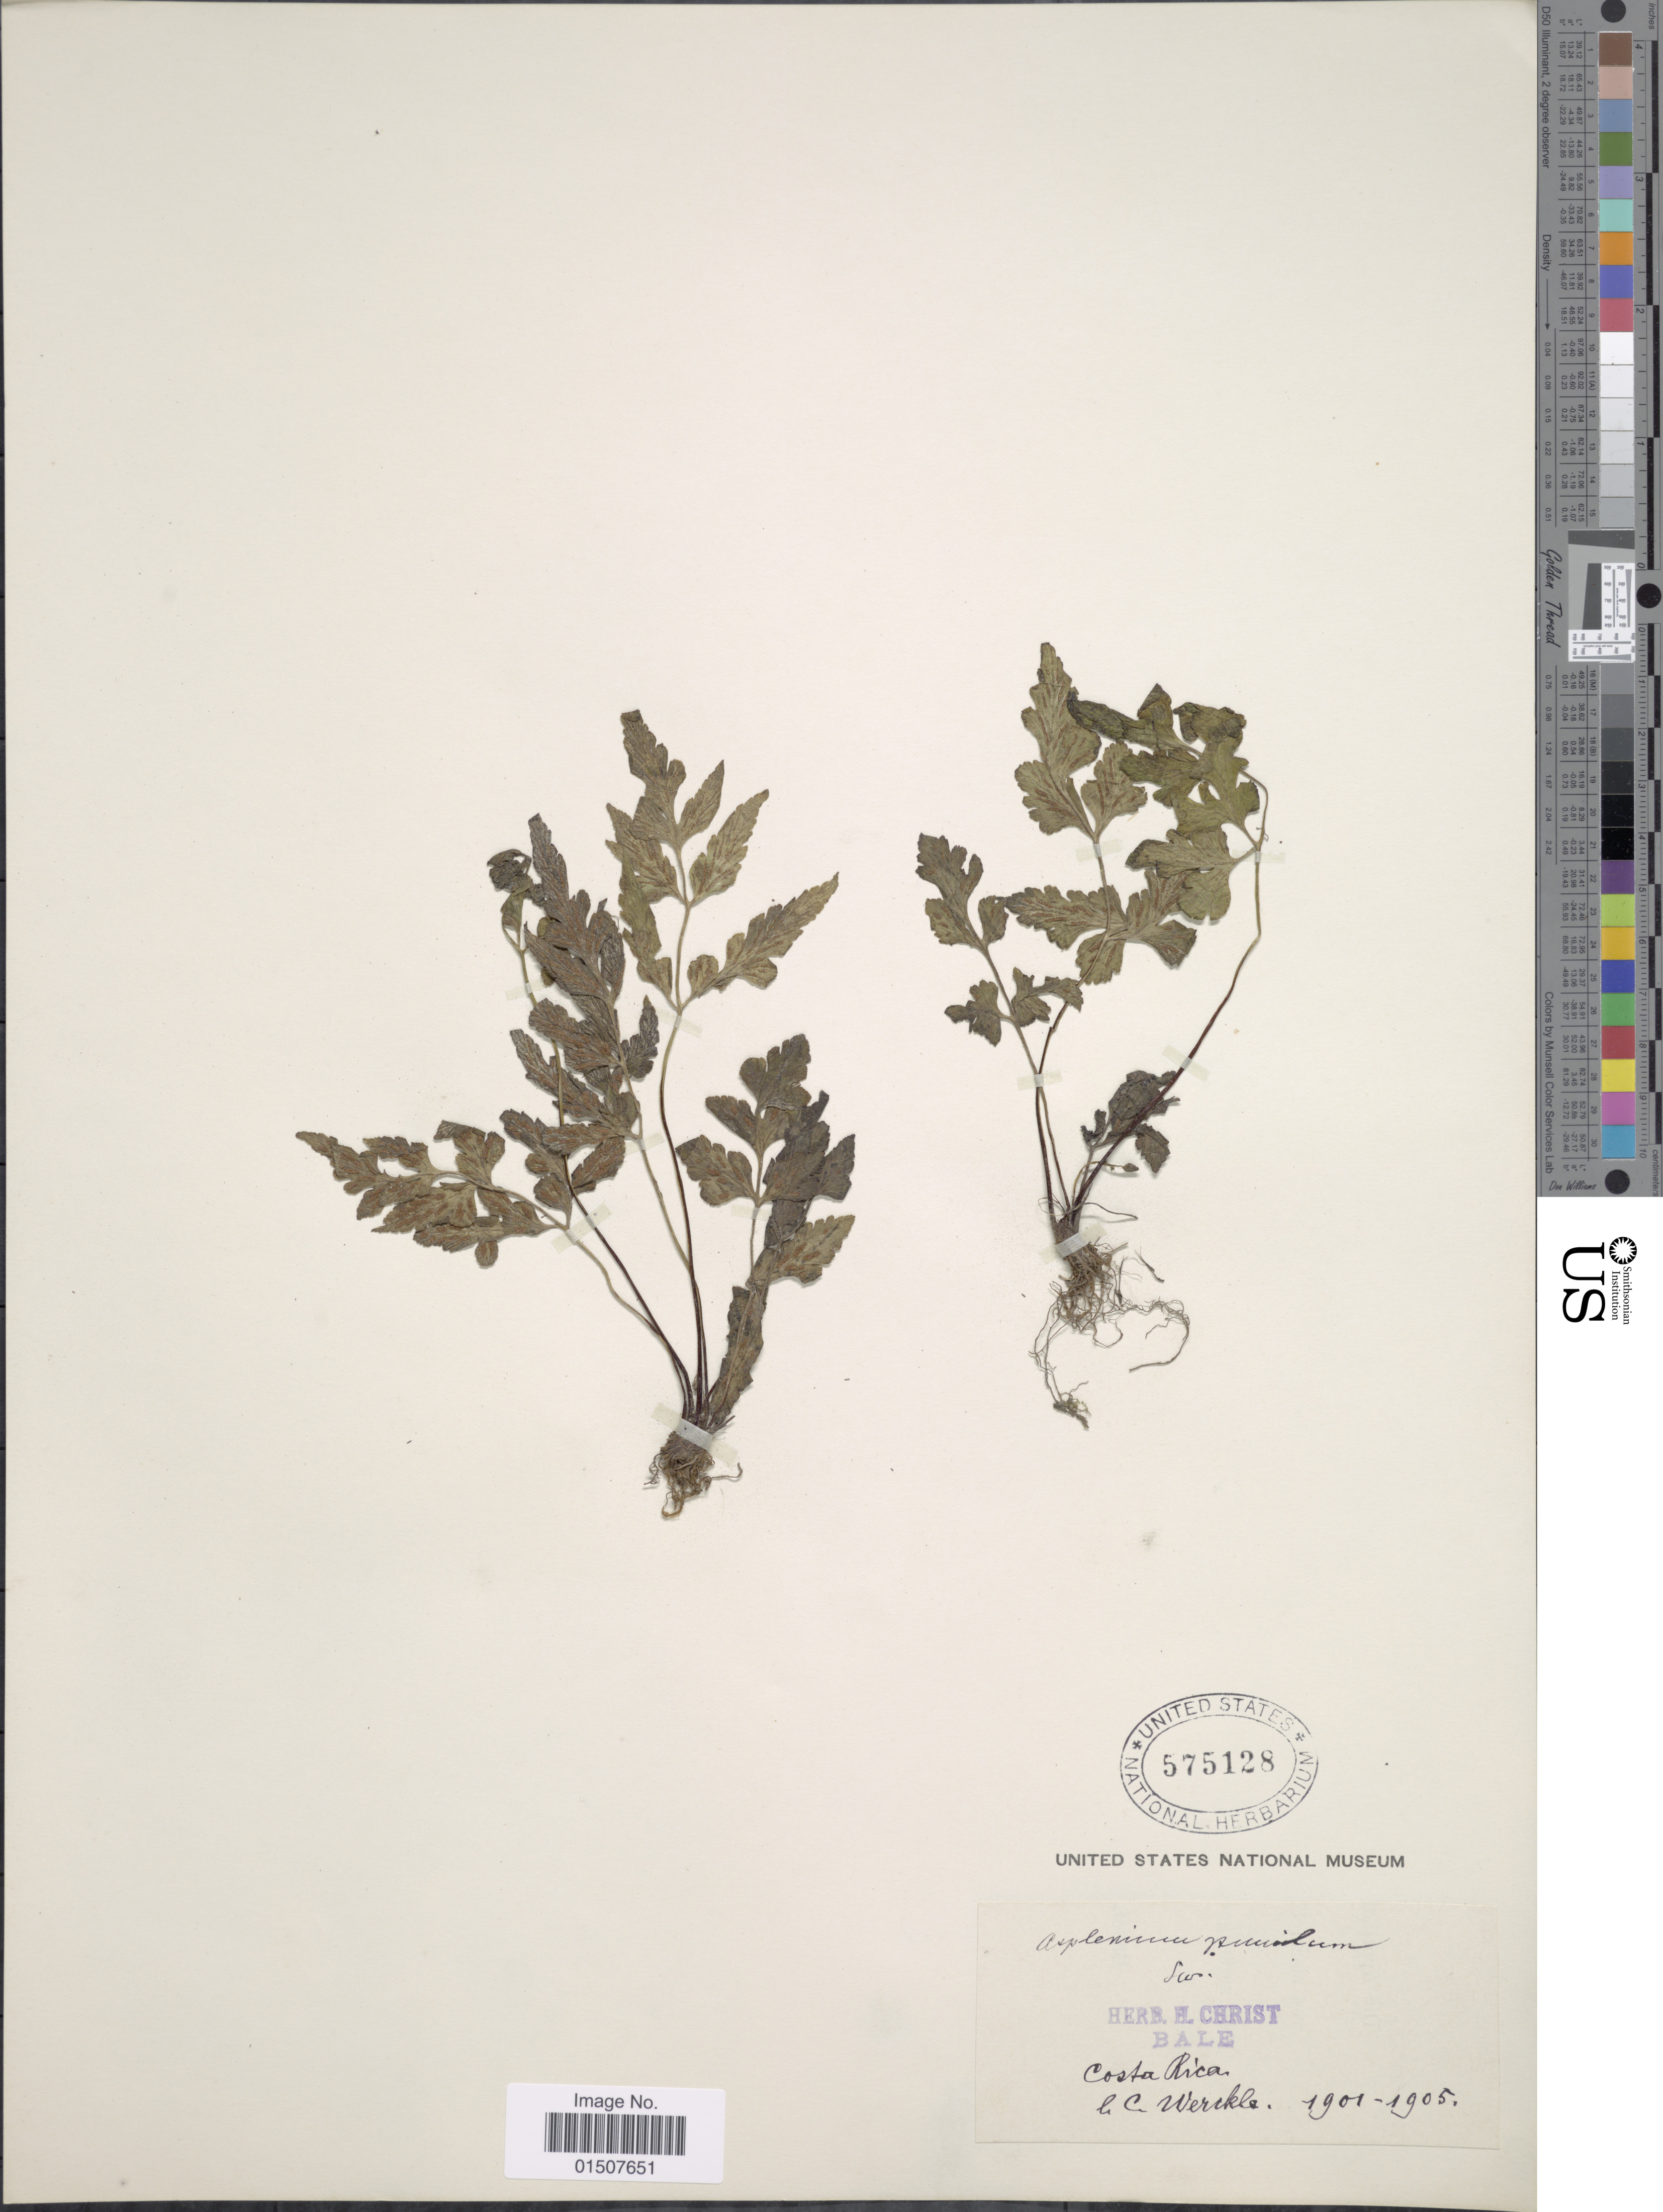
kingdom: Plantae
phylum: Tracheophyta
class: Polypodiopsida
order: Polypodiales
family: Aspleniaceae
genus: Asplenium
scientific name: Asplenium pumilum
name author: Sw.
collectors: C. C Wercklé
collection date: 1901/1905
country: Costa Rica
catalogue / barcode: US 575128